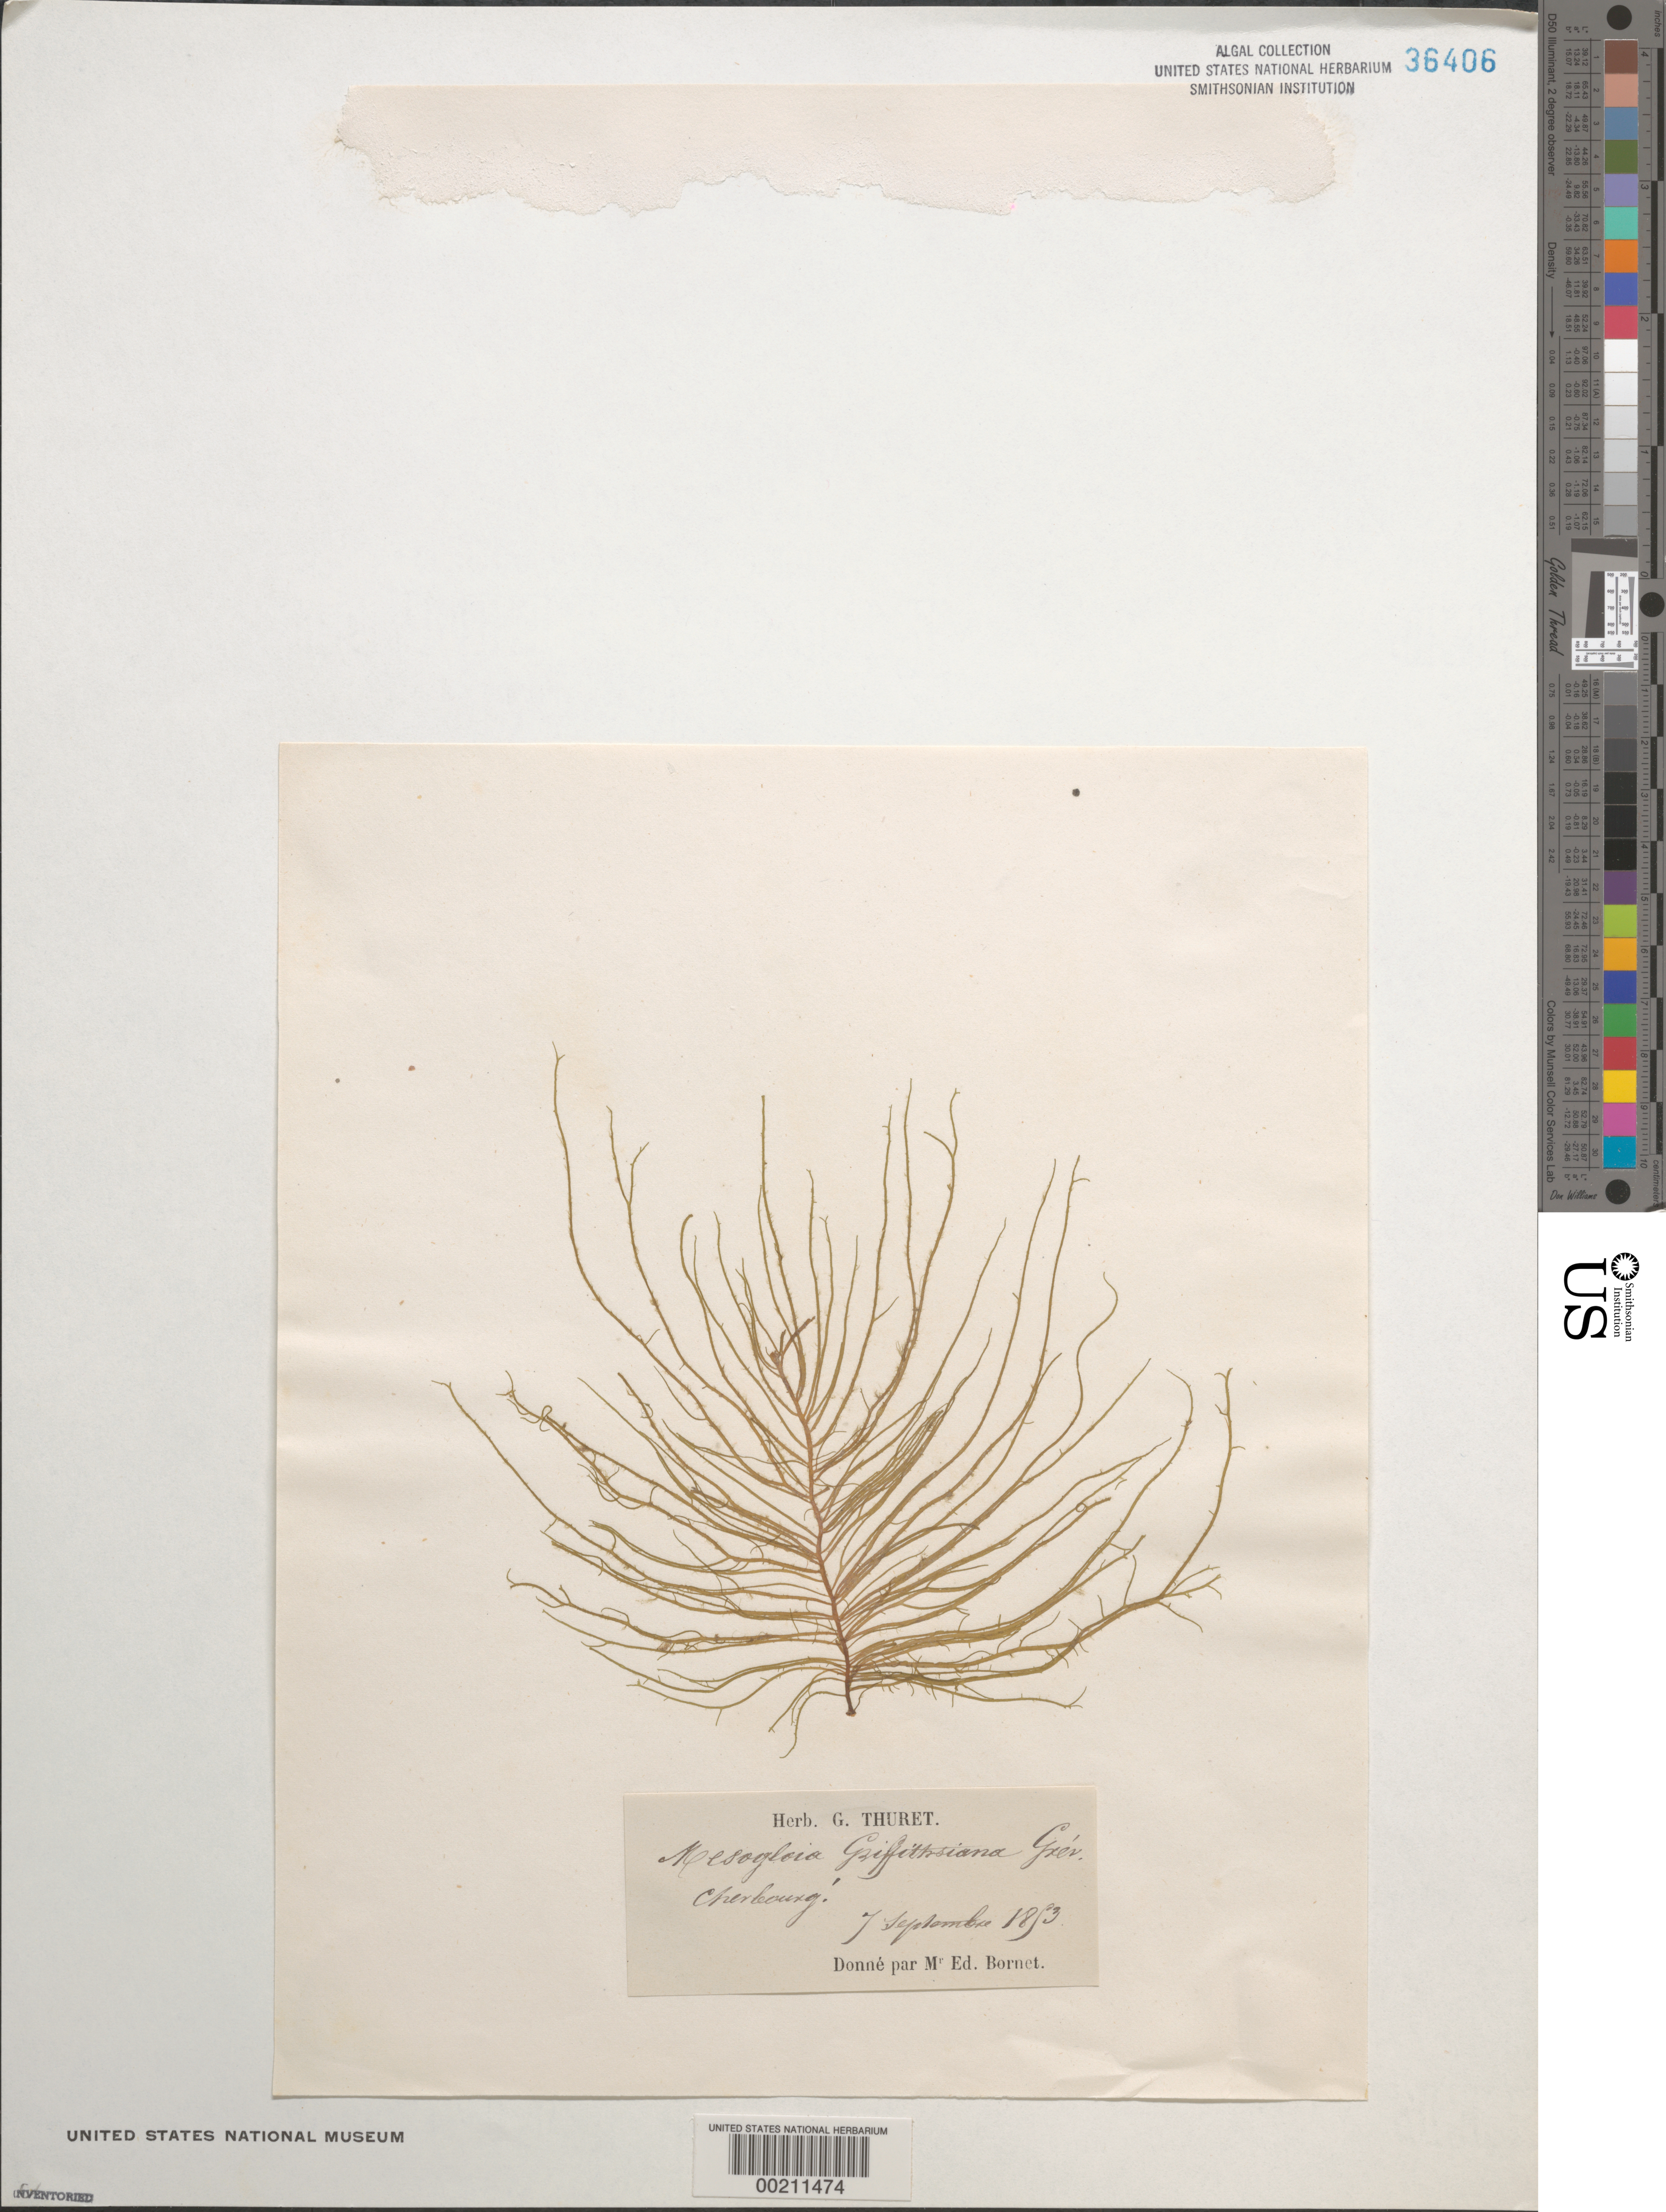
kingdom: Chromista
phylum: Ochrophyta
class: Phaeophyceae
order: Ectocarpales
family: Chordariaceae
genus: Sauvageaugloia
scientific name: Sauvageaugloia divaricata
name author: (Clemente) Cremades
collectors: Thuret, G. (herbarium)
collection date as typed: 07 Sep 1853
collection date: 1853-09-07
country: France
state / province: Normandie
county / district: Manche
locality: Cherbourg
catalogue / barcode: US 36406